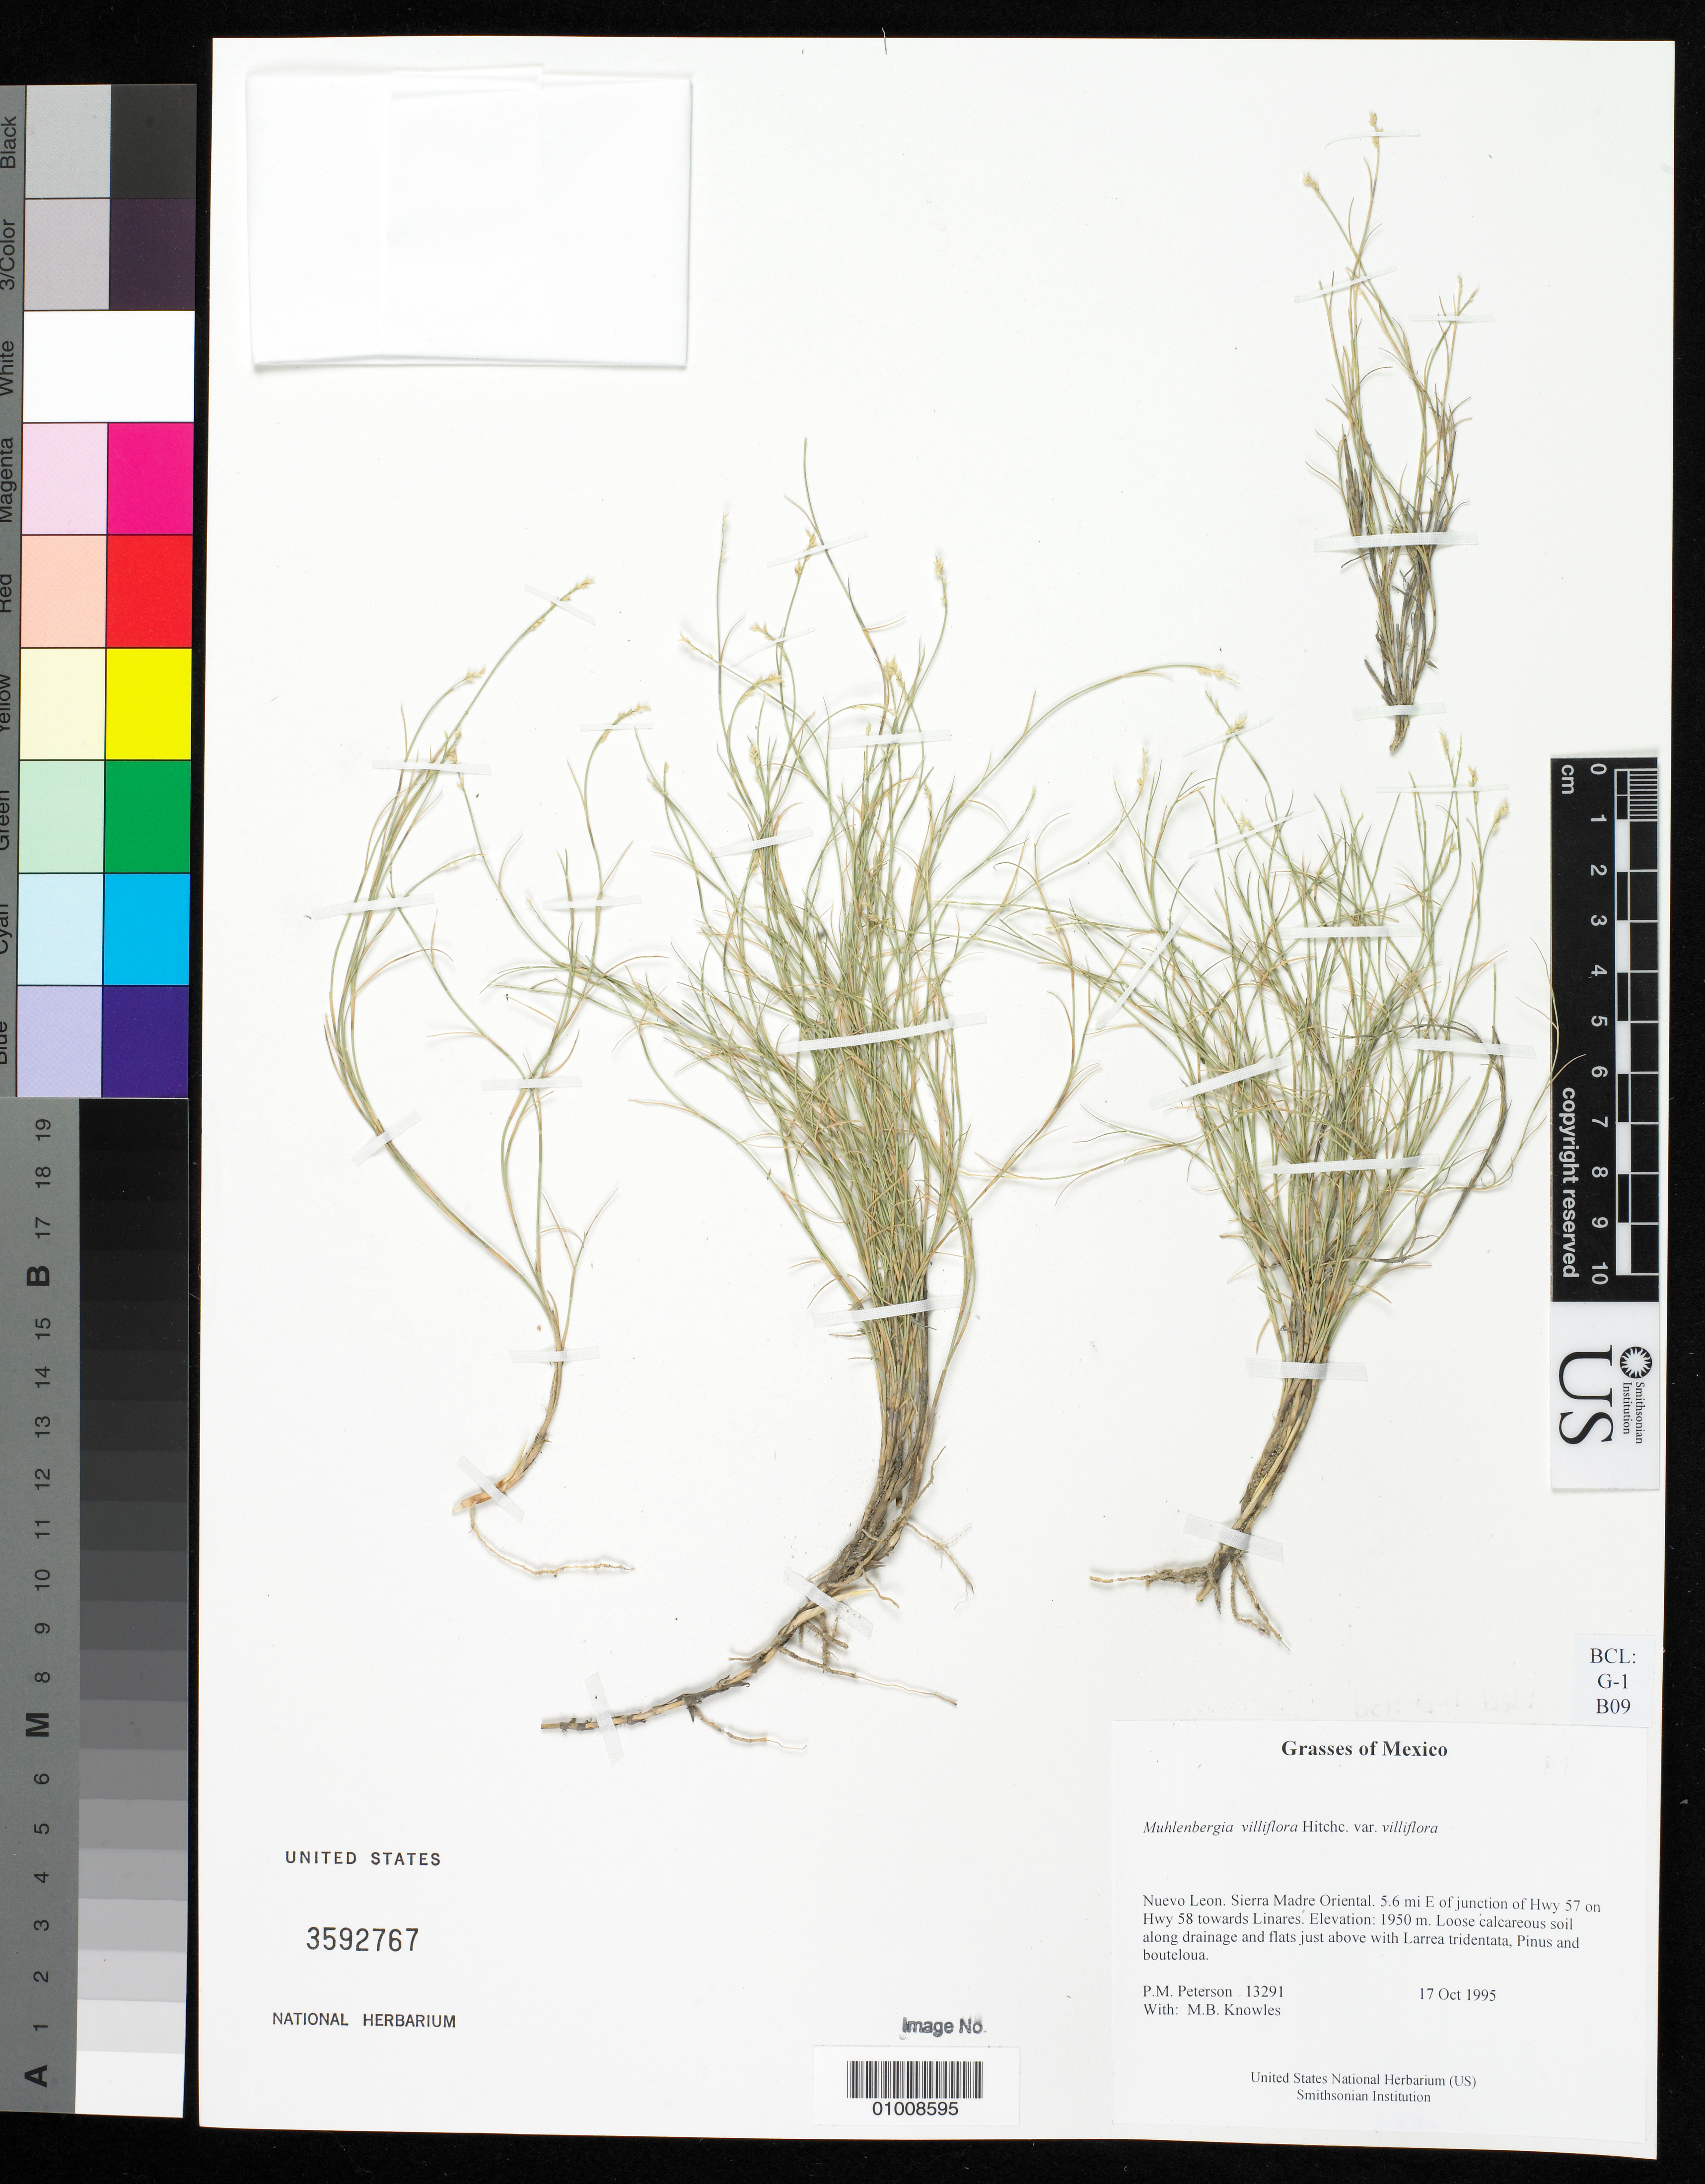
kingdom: Plantae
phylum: Tracheophyta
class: Liliopsida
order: Poales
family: Poaceae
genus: Muhlenbergia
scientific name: Muhlenbergia villiflora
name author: Hitchc.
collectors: P. M. Peterson & M. B. Knowles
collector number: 13291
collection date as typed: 17 Oct 1995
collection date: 1995-10-17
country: Mexico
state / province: Nuevo León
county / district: Sierra Madre Oriental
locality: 5.6 mi E of junction of Hwy 57 on Hwy 58 towards Linares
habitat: Loose calcareous soil along drainage and flats just above with Larrea tridentata, Pinus and bouteloua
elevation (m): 1950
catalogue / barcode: US 3592767